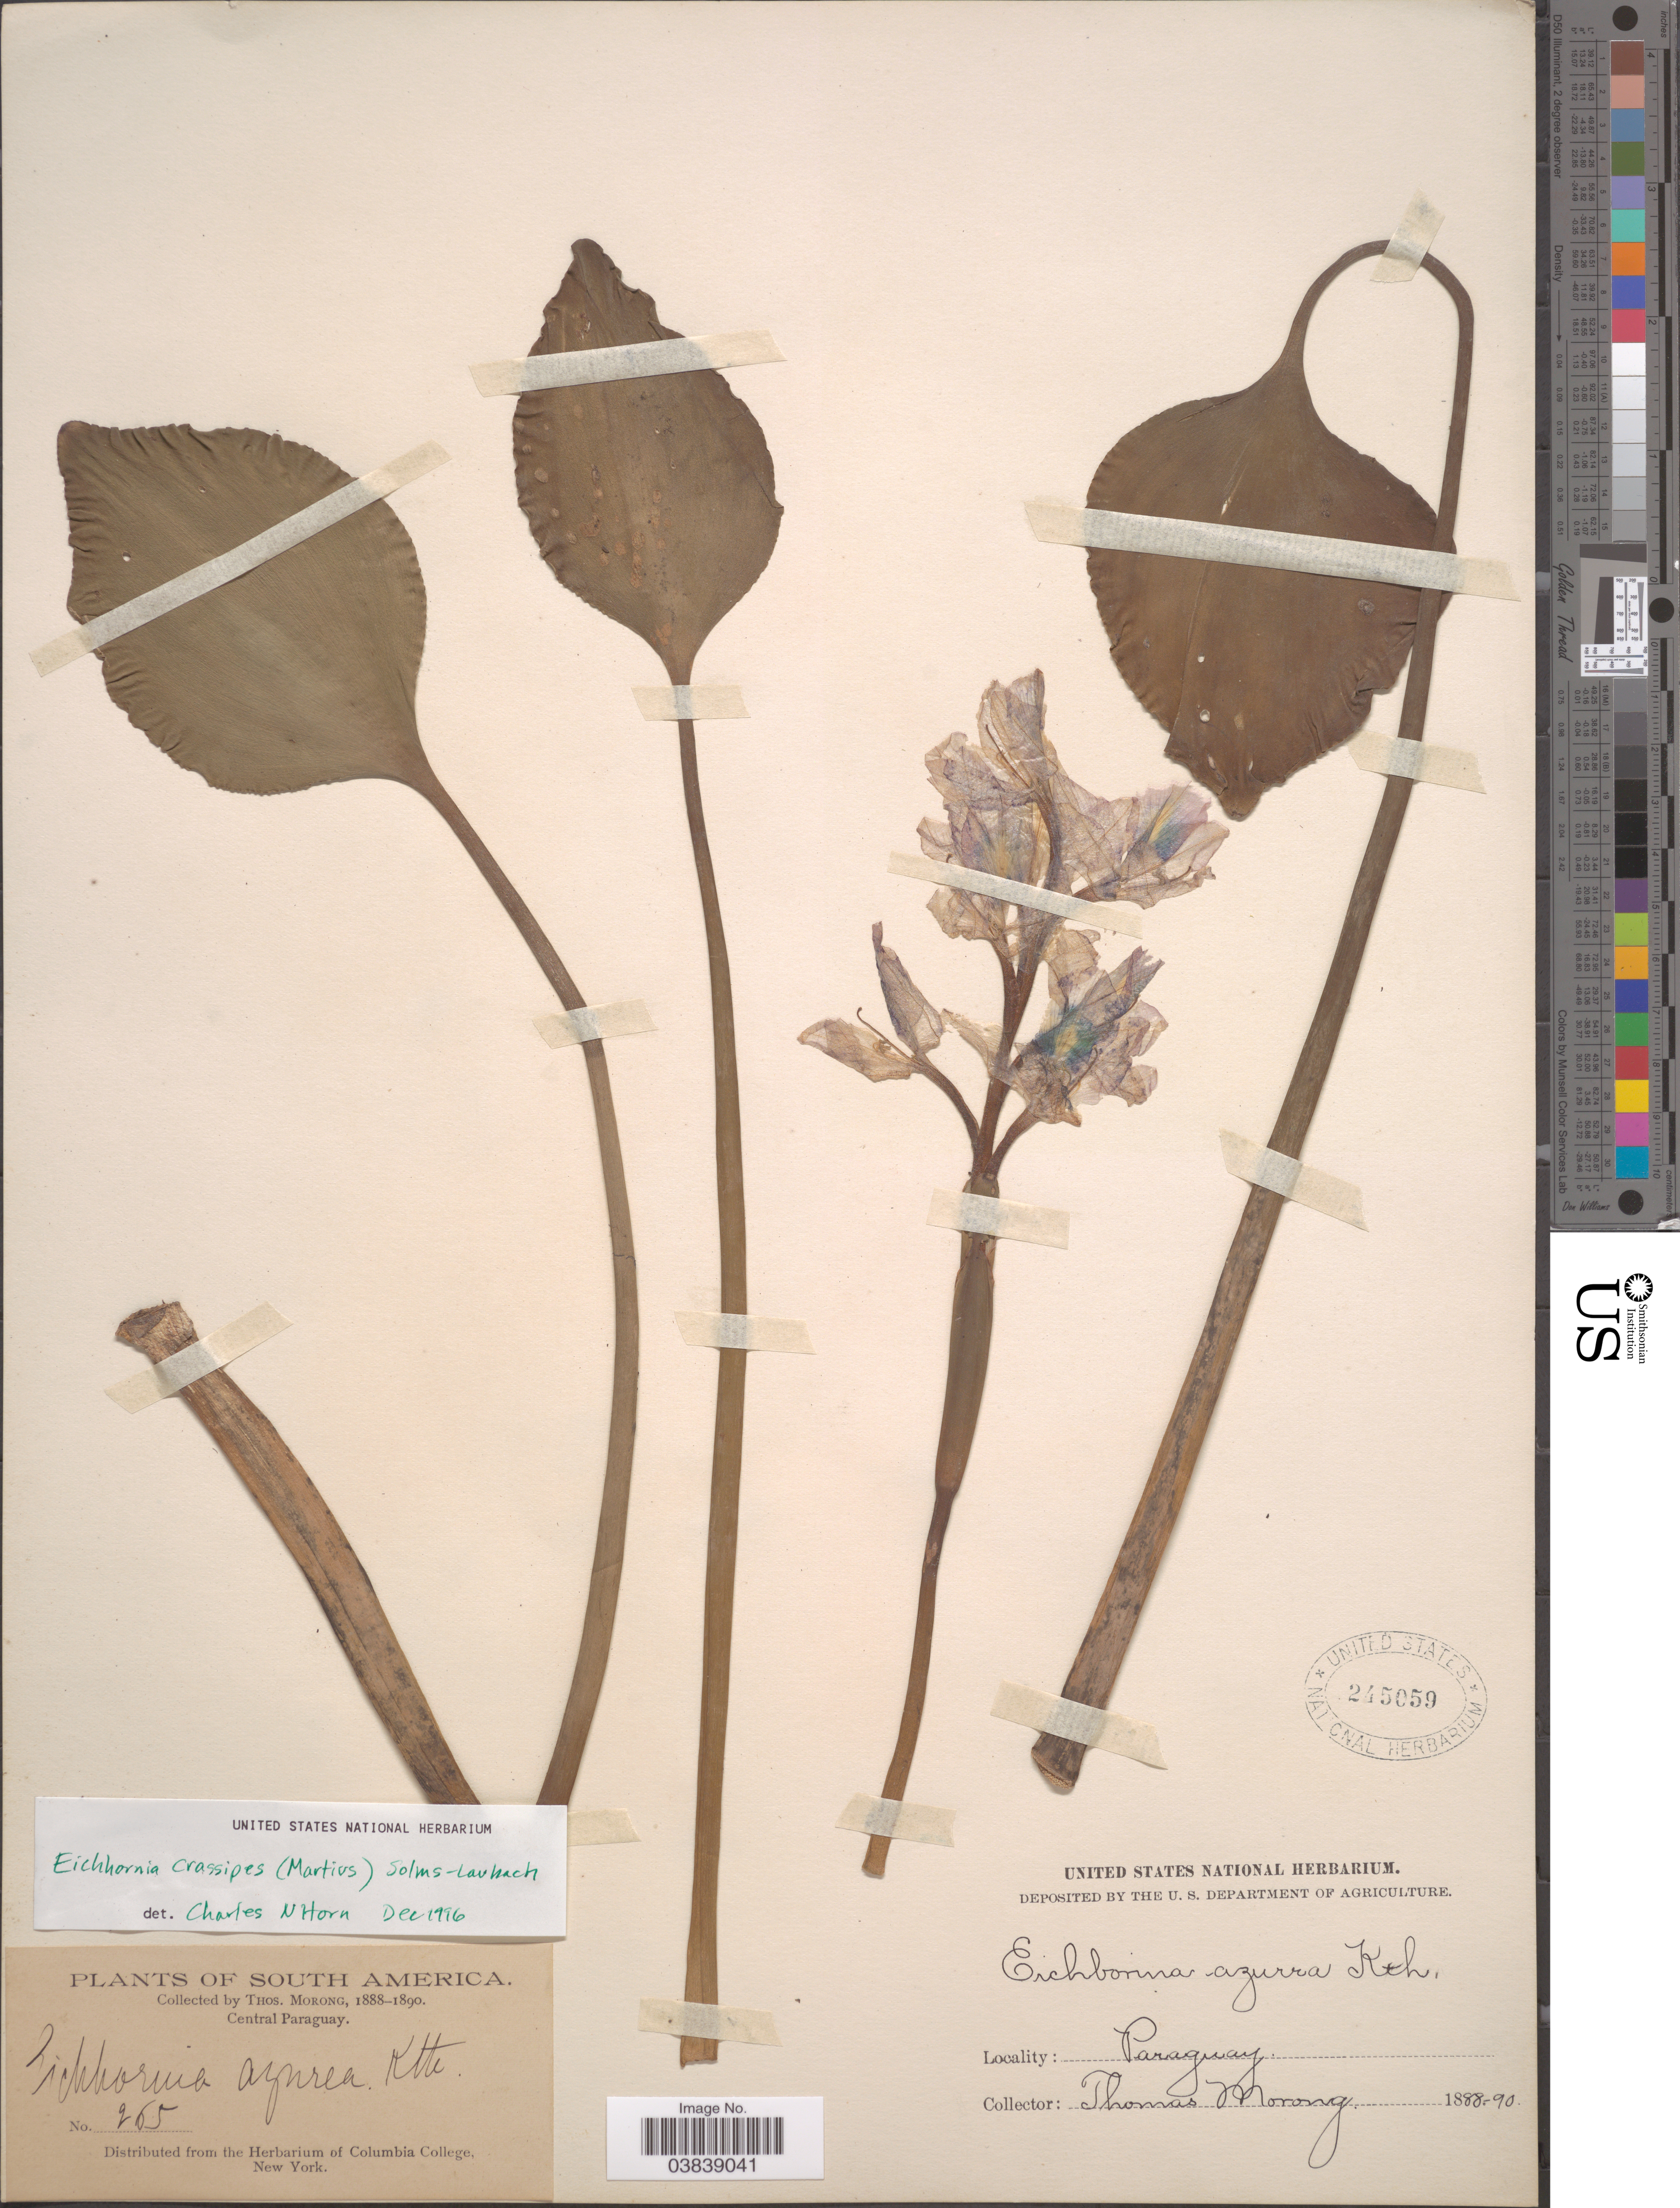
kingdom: Plantae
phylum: Tracheophyta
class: Liliopsida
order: Commelinales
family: Pontederiaceae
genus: Eichhornia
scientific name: Eichhornia crassipes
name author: (Mart.) Solms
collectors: ex herb. T. Morong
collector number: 265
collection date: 1888/1890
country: Paraguay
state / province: Central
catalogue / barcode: US 245059